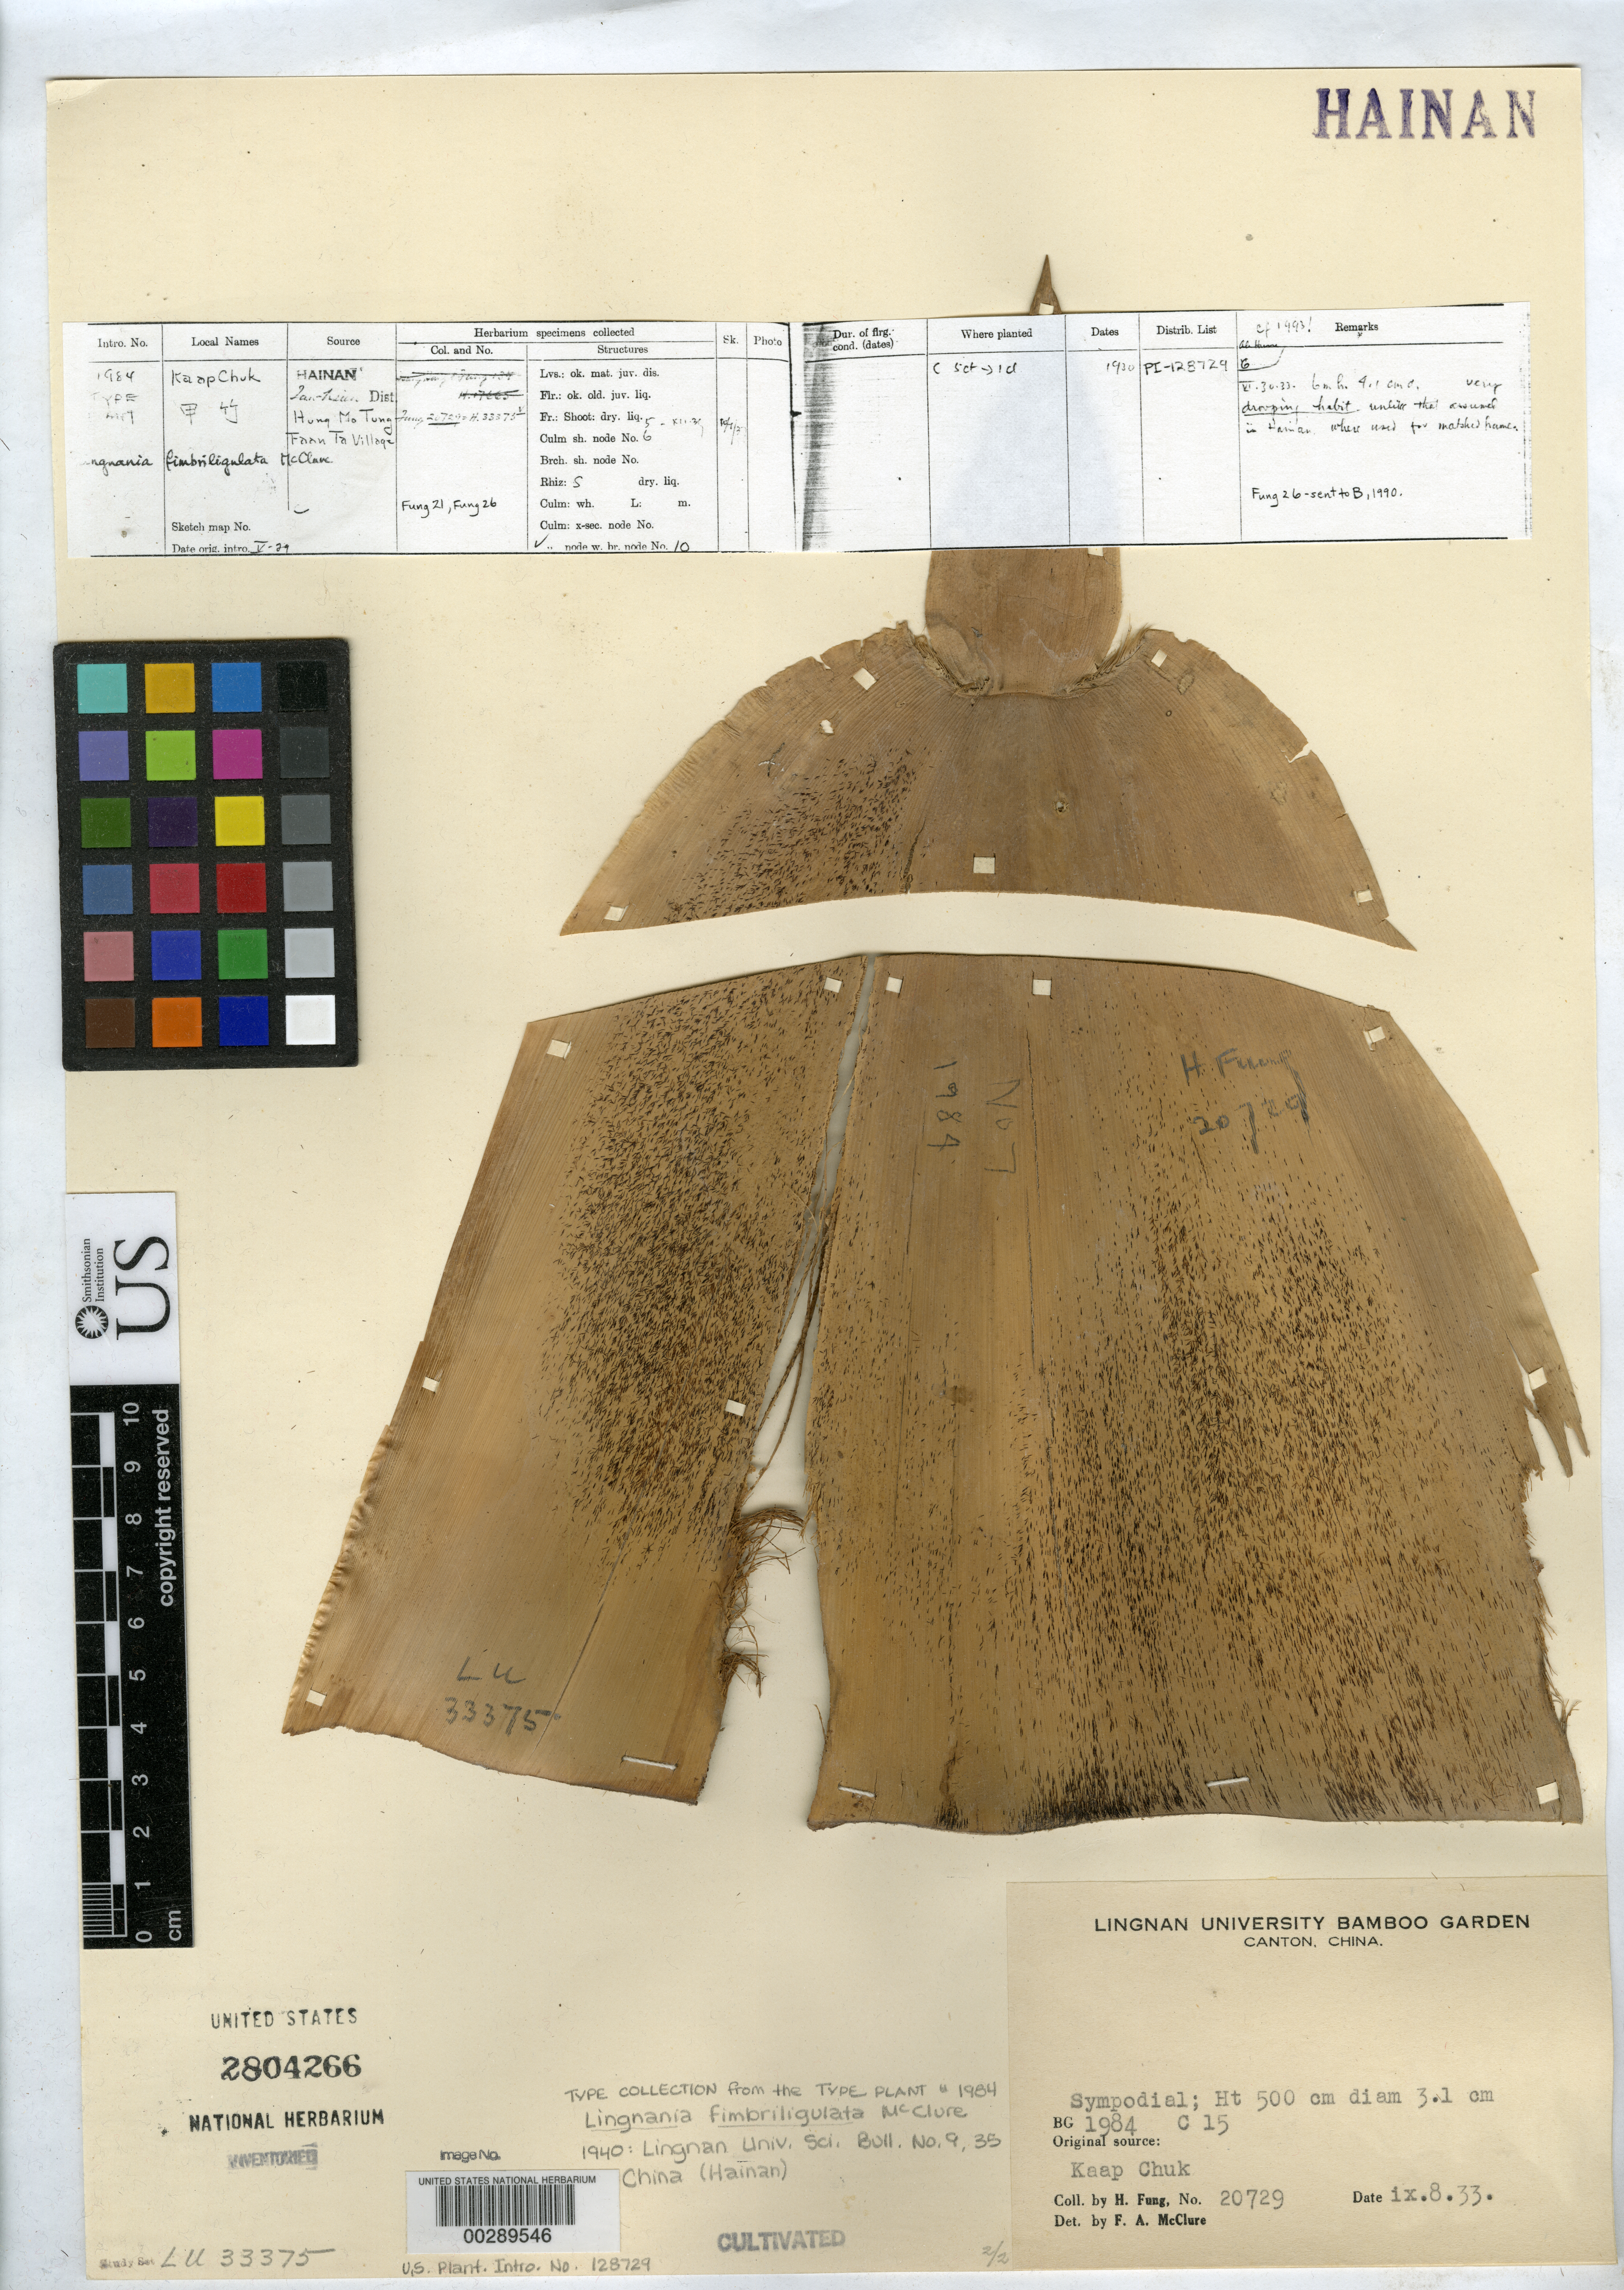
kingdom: Plantae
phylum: Tracheophyta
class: Liliopsida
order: Poales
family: Poaceae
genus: Lingnania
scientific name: Lingnania fimbriligulata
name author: McClure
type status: Type Collection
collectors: H. L. Fung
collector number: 20729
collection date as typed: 08 Sep 1933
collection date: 1933-09-08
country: China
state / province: Hainan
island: Hainan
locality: Hung Mo Tung, Faan to village.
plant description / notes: Permanently on loan to USNH; Lingnan Univ. #33375 B.G. 1984 P.I. 128729.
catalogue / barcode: US 2804266